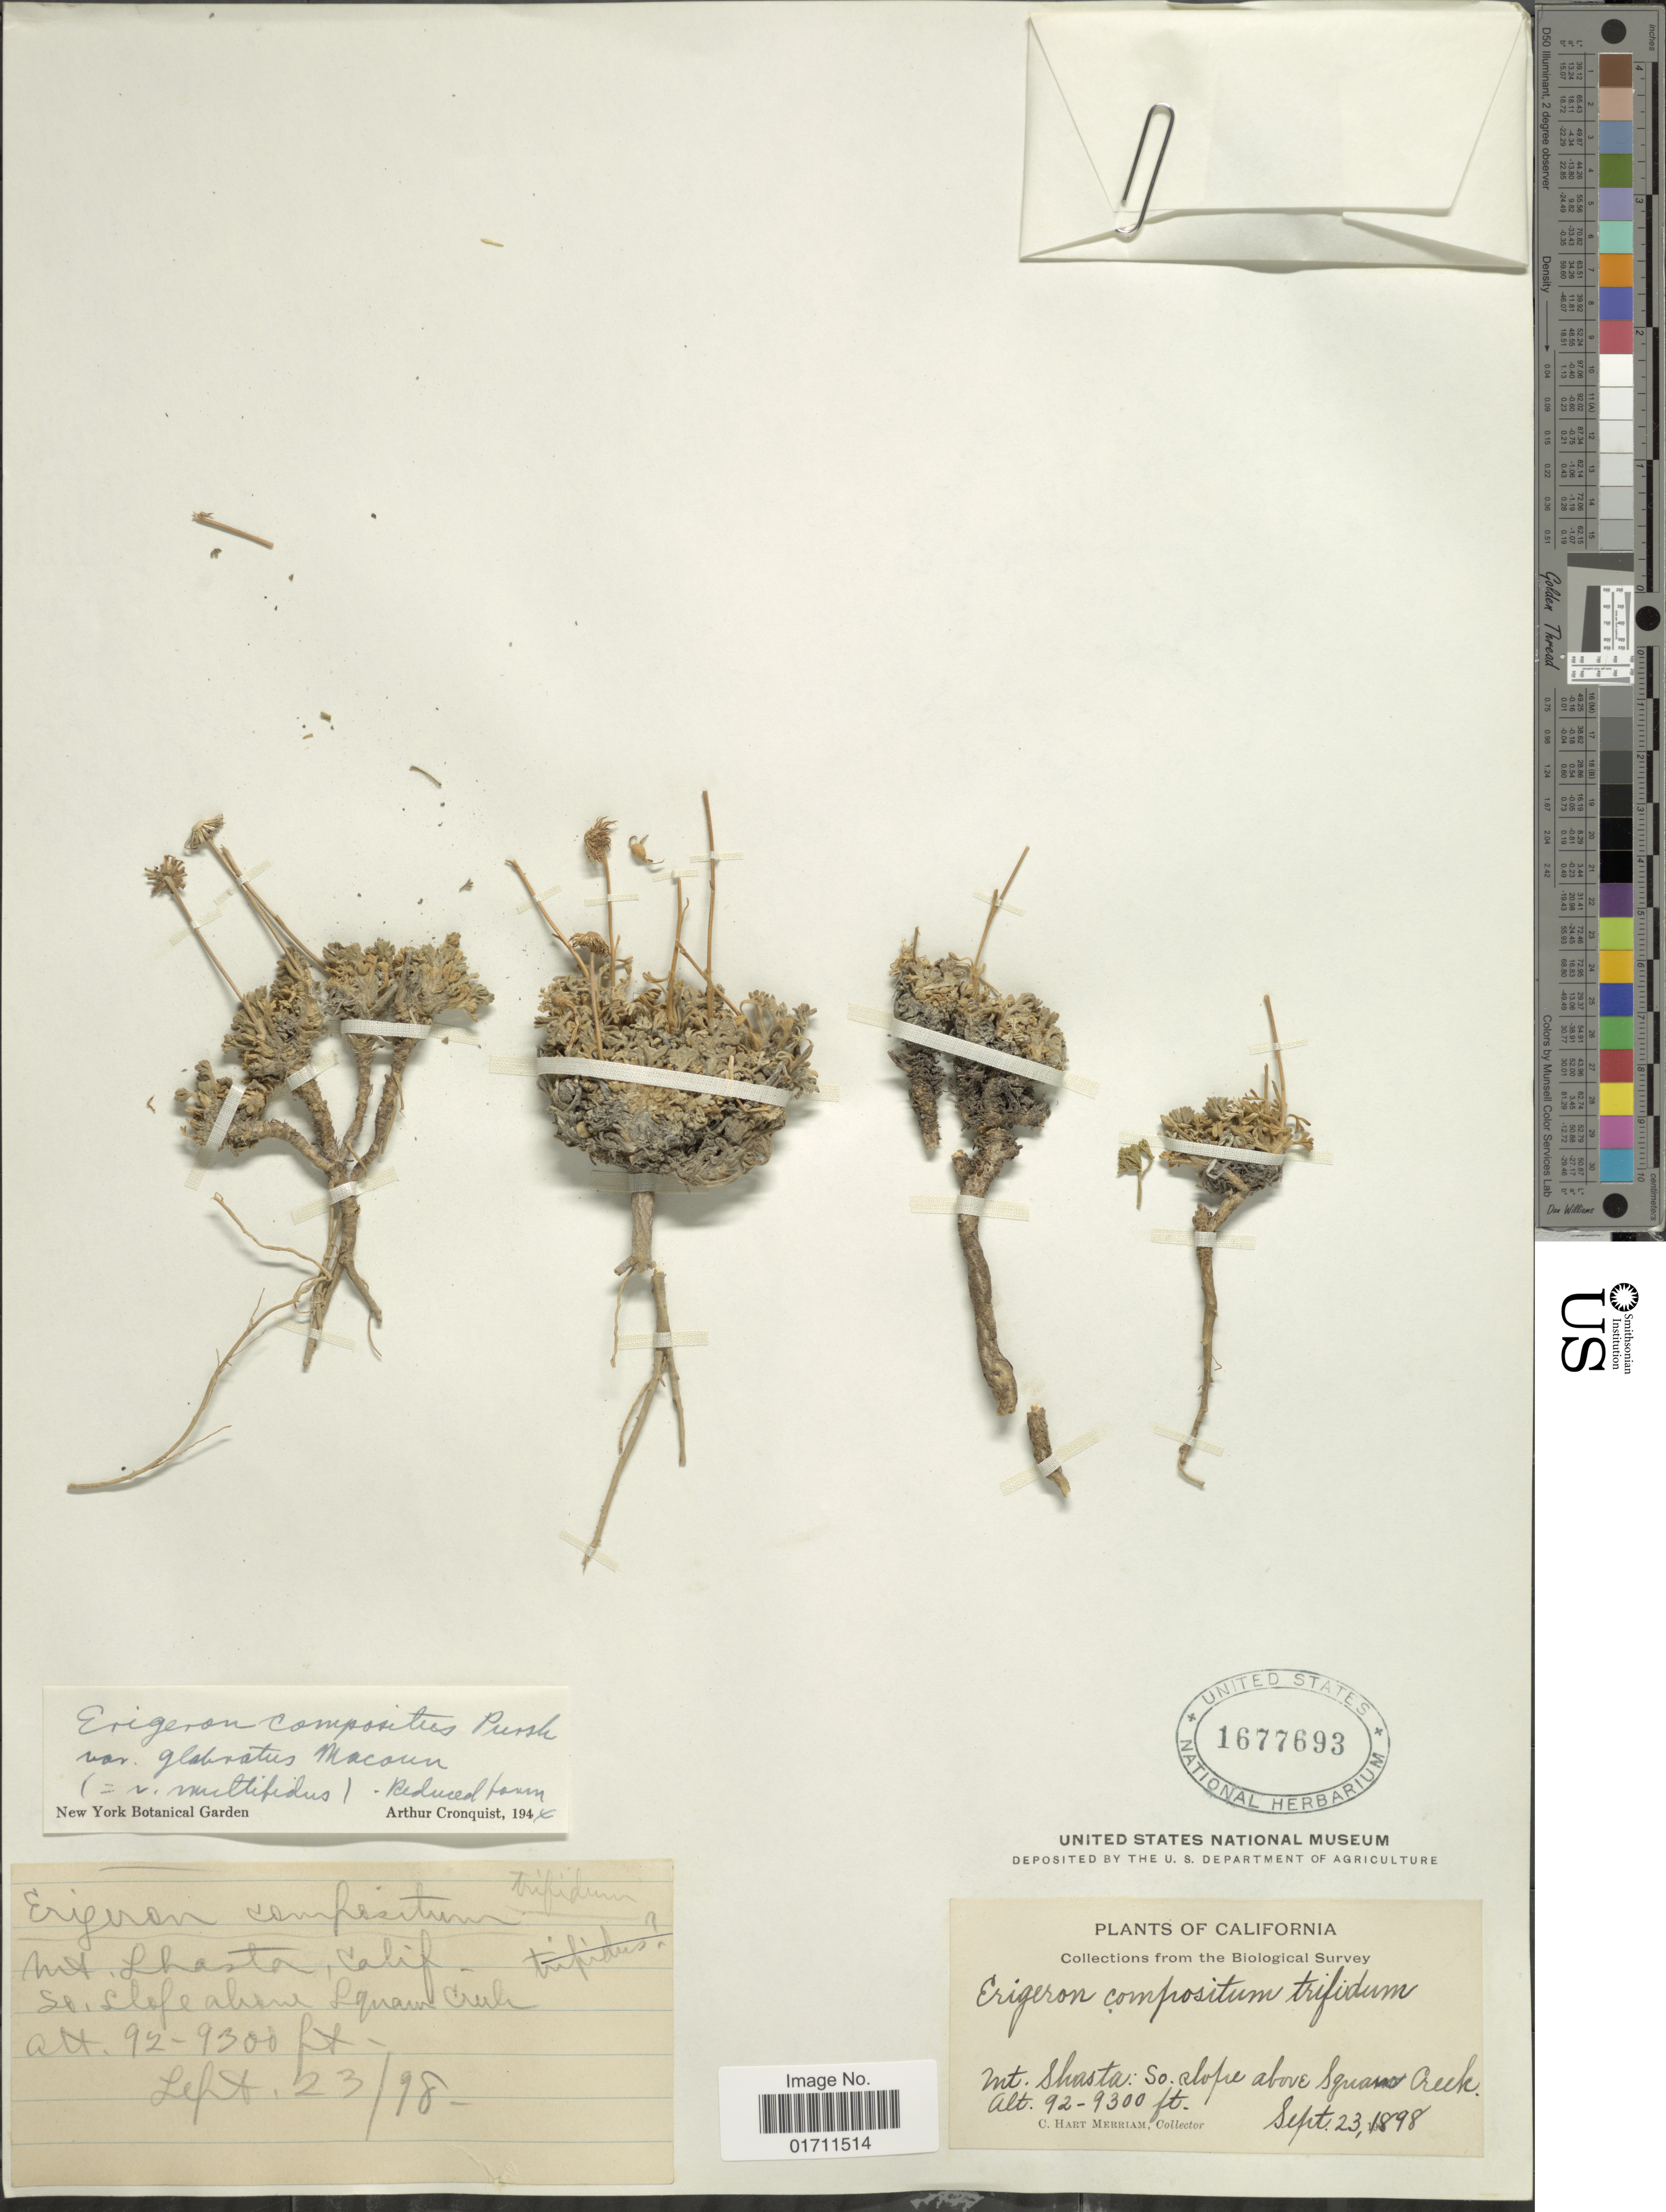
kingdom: Plantae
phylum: Tracheophyta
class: Magnoliopsida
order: Asterales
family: Asteraceae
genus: Erigeron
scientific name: Erigeron compositus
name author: Pursh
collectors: C. Merriam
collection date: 1898-09-23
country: United States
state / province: California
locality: Mt Shasta: So. slope above Squaw Creek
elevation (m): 2804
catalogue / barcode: US 1677693